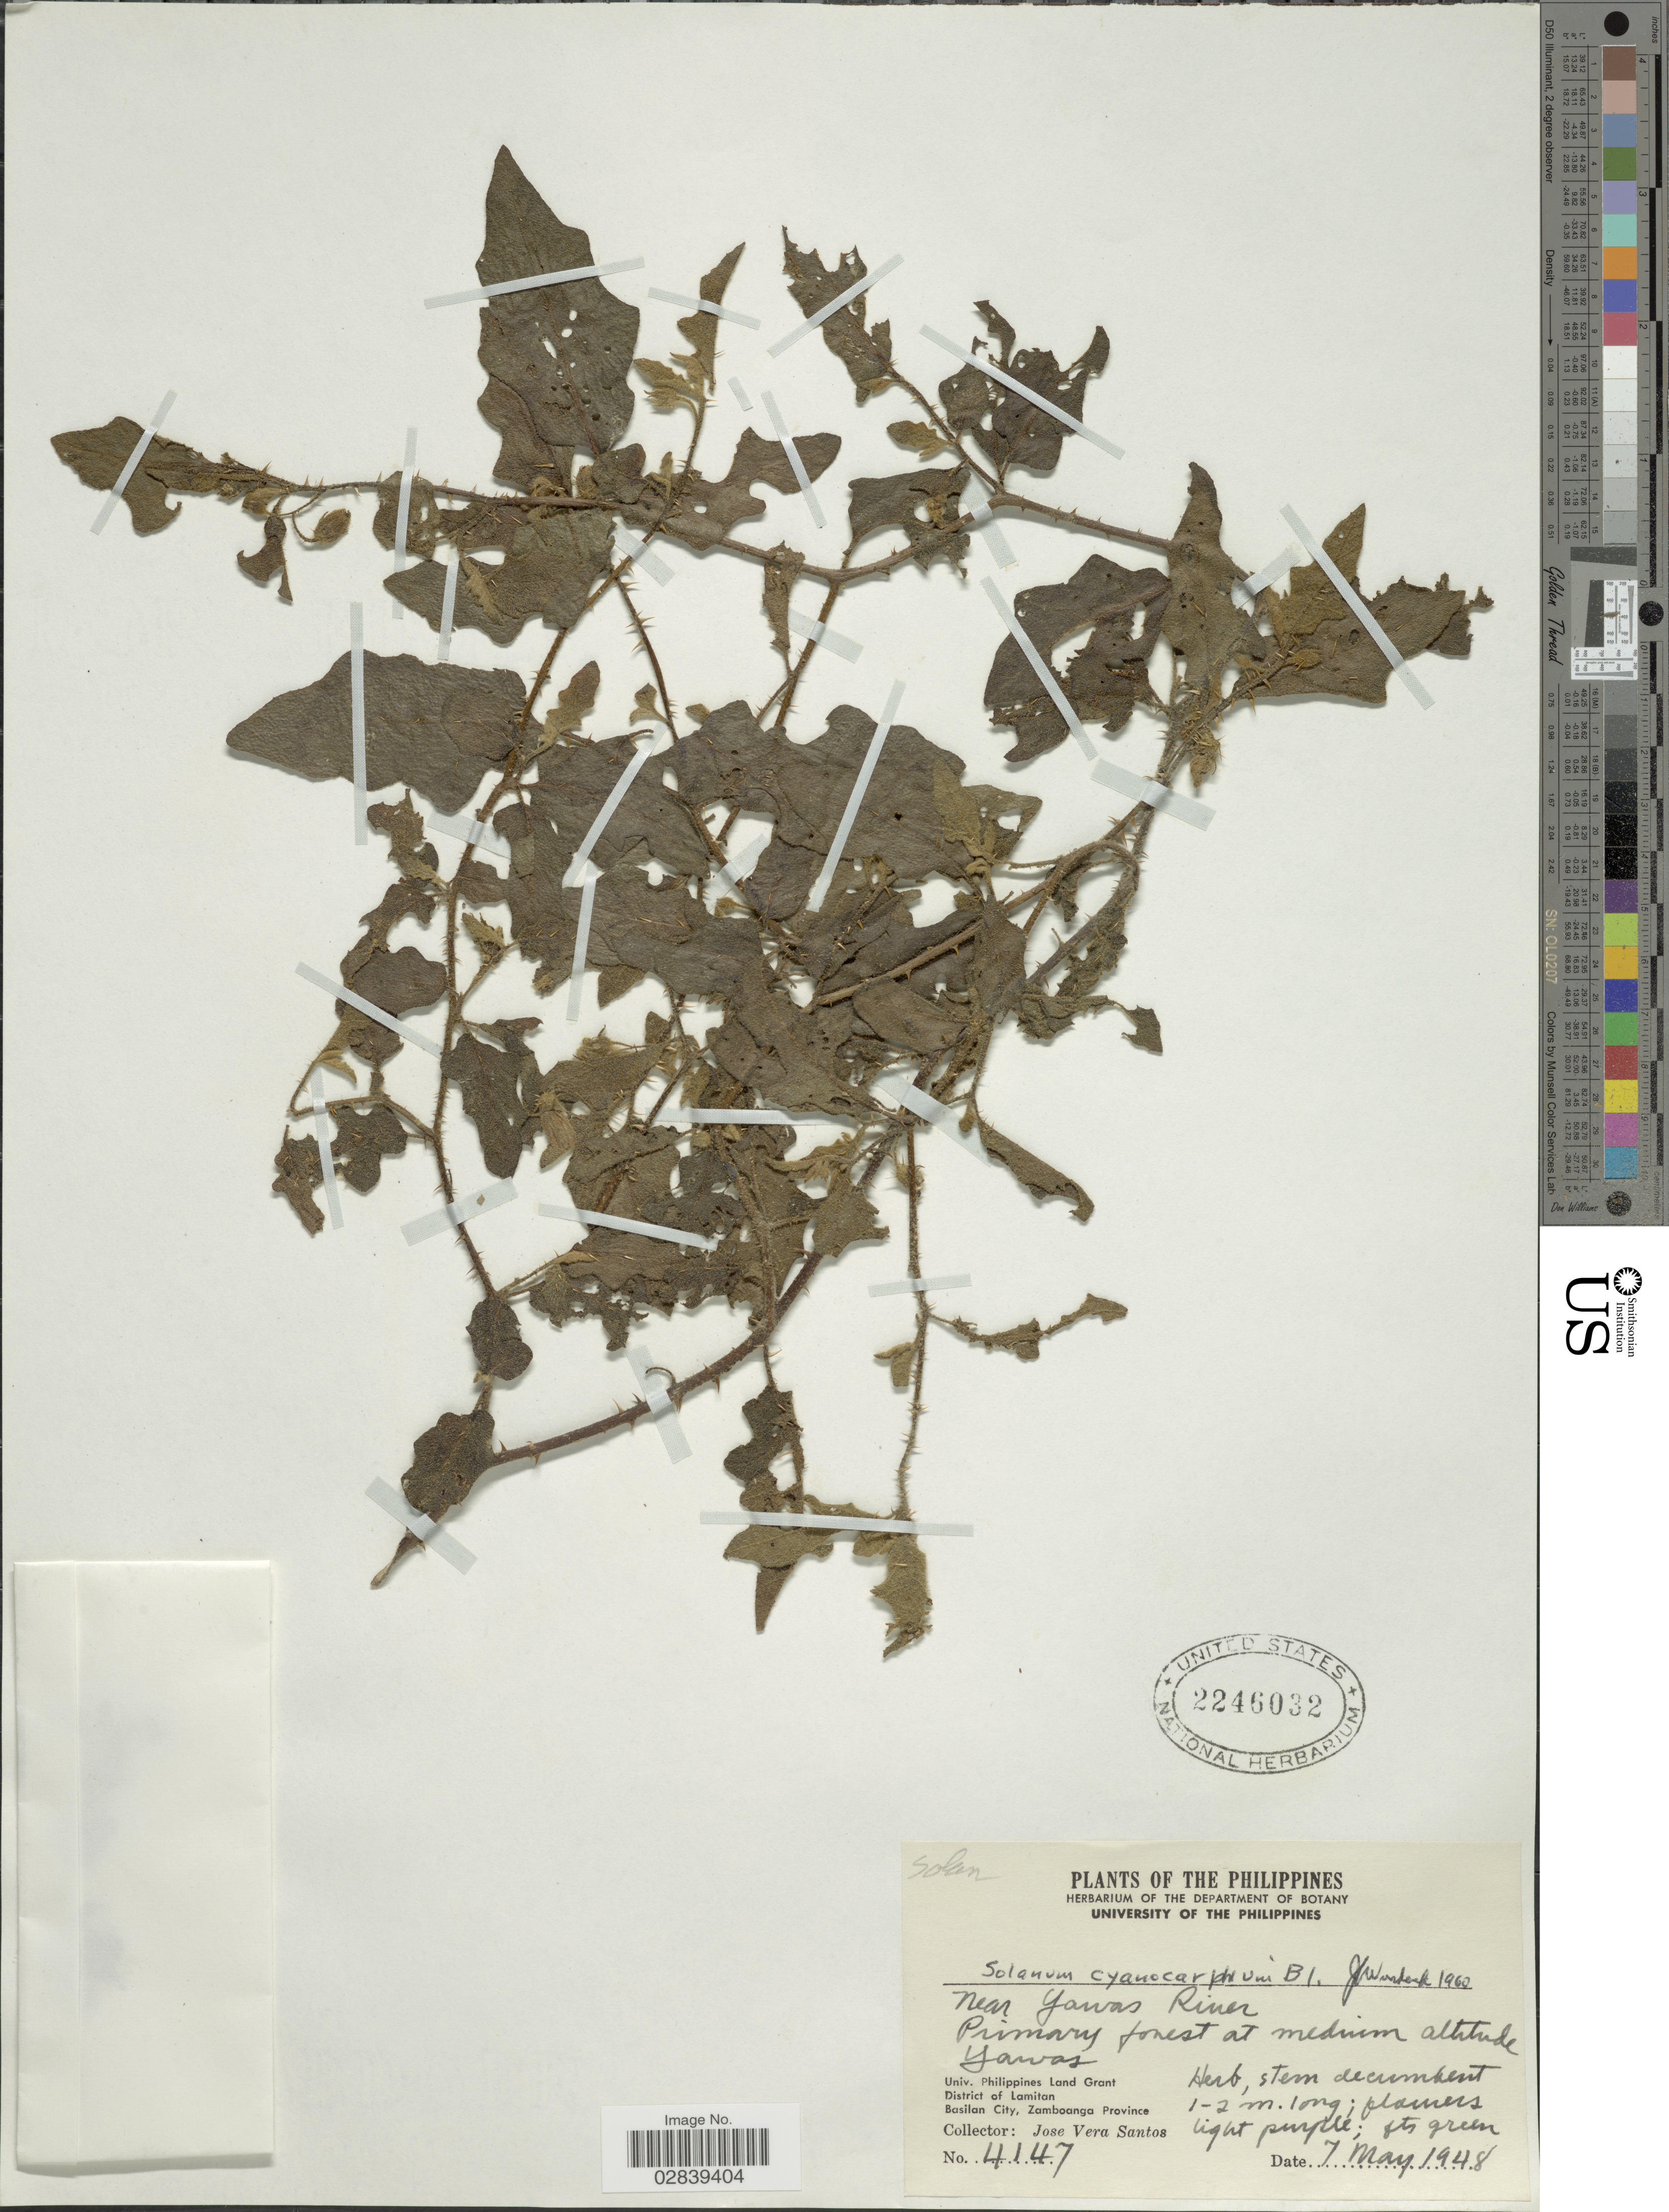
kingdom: Plantae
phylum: Tracheophyta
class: Magnoliopsida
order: Solanales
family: Solanaceae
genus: Solanum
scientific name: Solanum cyanocarphium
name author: Blume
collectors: J. Santos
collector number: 4147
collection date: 1948-05-07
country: Philippines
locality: Near Yawas River, Primary forest at medium altitude Yawas, Univ. Philippines Land Grant, District of Lamitan, Basilan City, Zamboanga Province.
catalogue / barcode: US 2246032